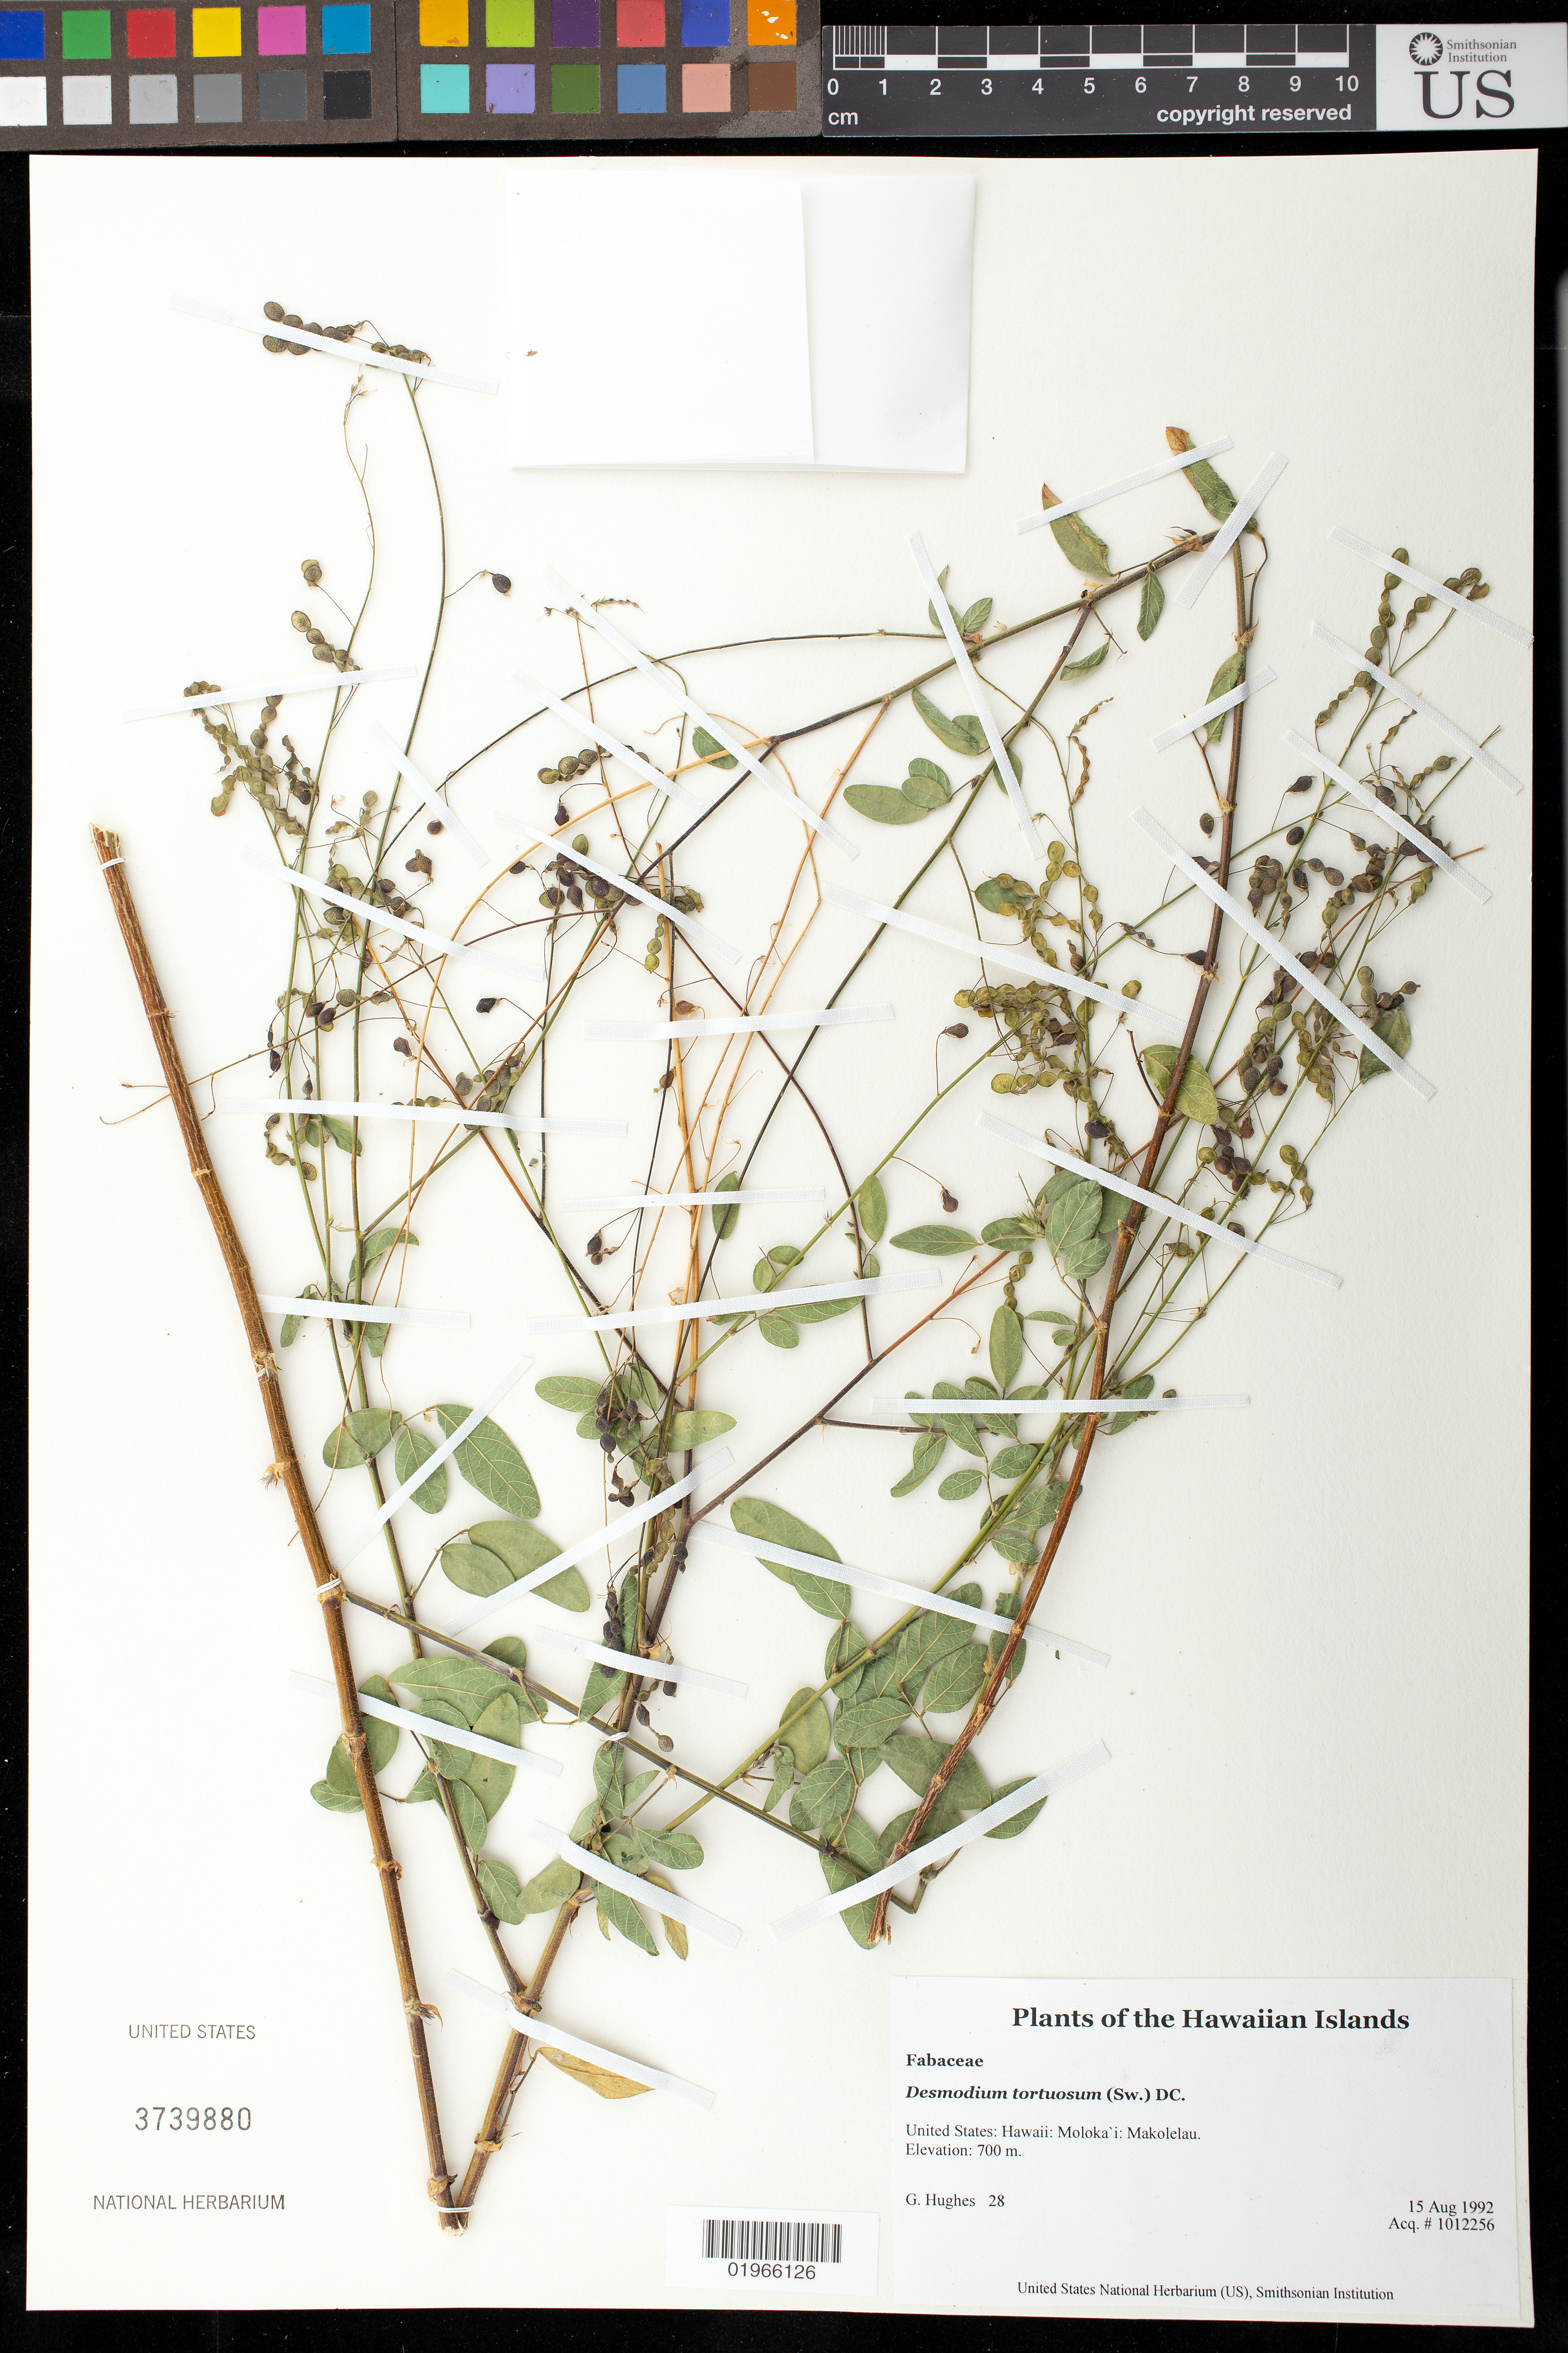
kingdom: Plantae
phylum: Tracheophyta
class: Magnoliopsida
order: Fabales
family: Fabaceae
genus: Desmodium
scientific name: Desmodium tortuosum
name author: (Sw.) DC.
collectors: G. Hughes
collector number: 28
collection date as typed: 8-15-92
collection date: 1992-08-15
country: United States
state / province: Hawaii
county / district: Maui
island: Moloka'i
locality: Makolelau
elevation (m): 700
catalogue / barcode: US 3739880